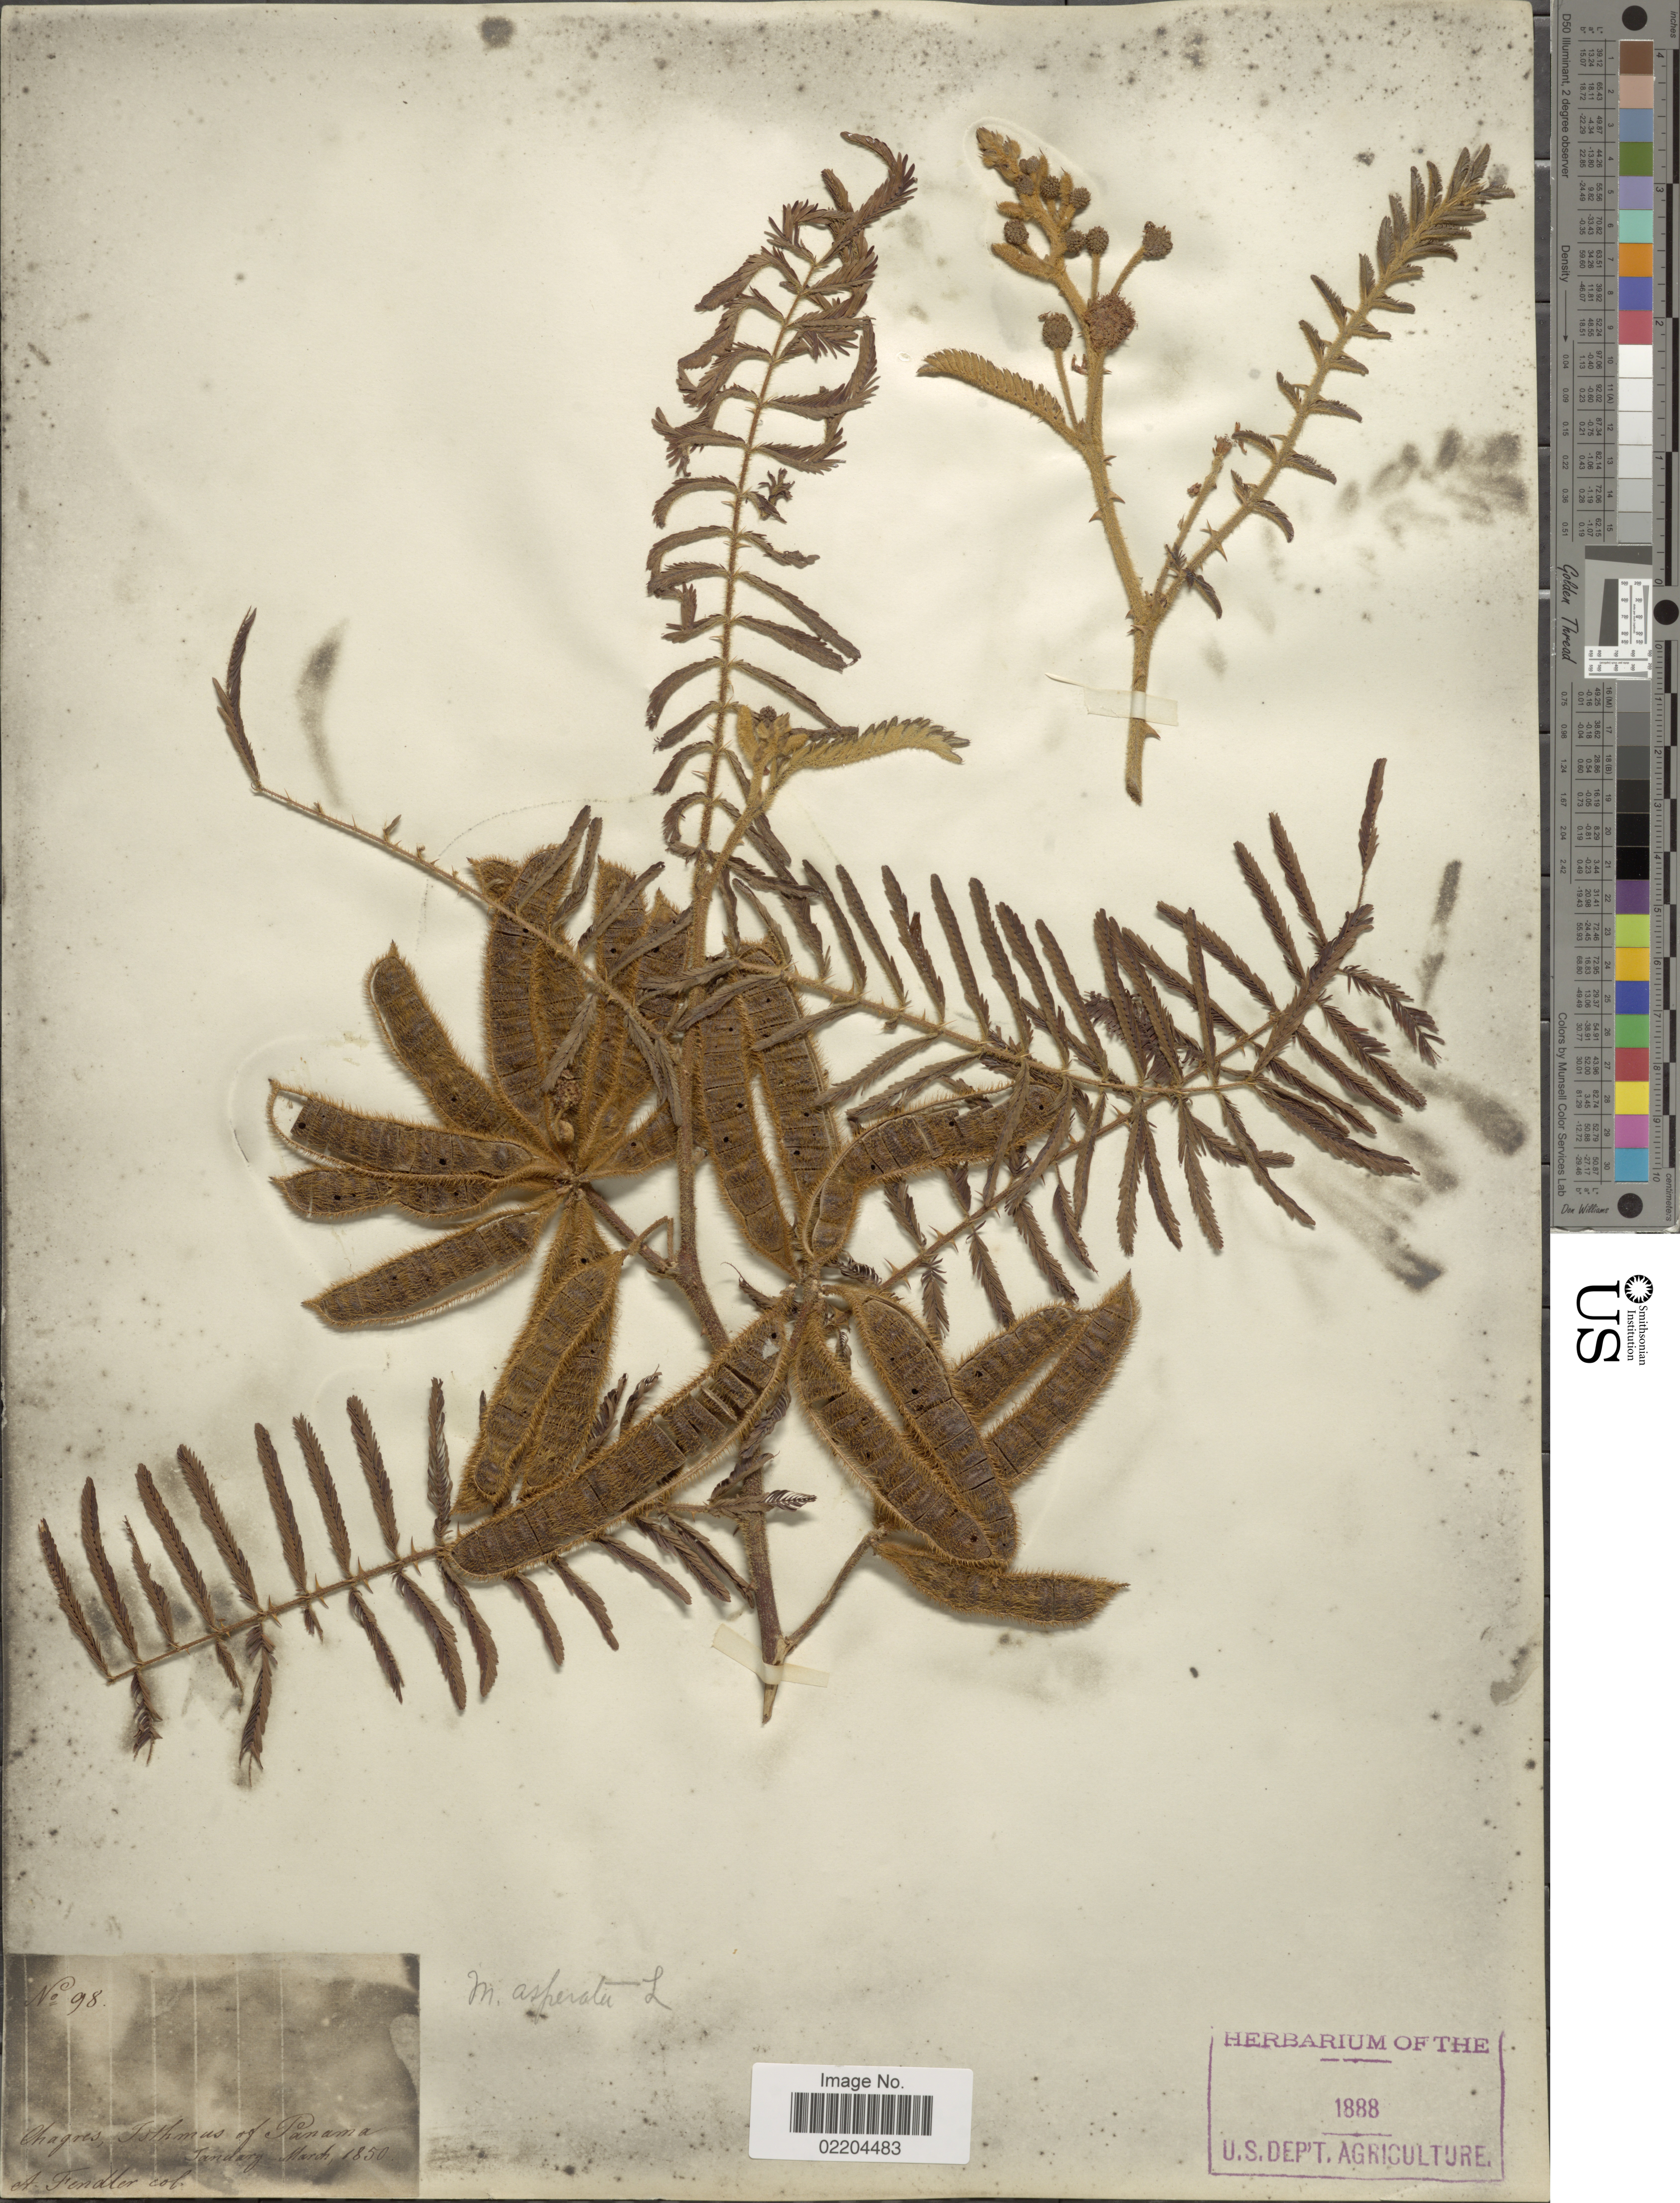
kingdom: Plantae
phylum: Tracheophyta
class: Magnoliopsida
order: Fabales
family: Fabaceae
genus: Mimosa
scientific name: Mimosa pigra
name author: L.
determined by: Strong, Mark T., (BOT), Smithsonian Institution - National Museum of Natural History (UNITED STATES)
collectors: A. Fendler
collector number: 98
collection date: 1850-01/1850-03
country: Panama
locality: Chagres, Isthmus of Panama